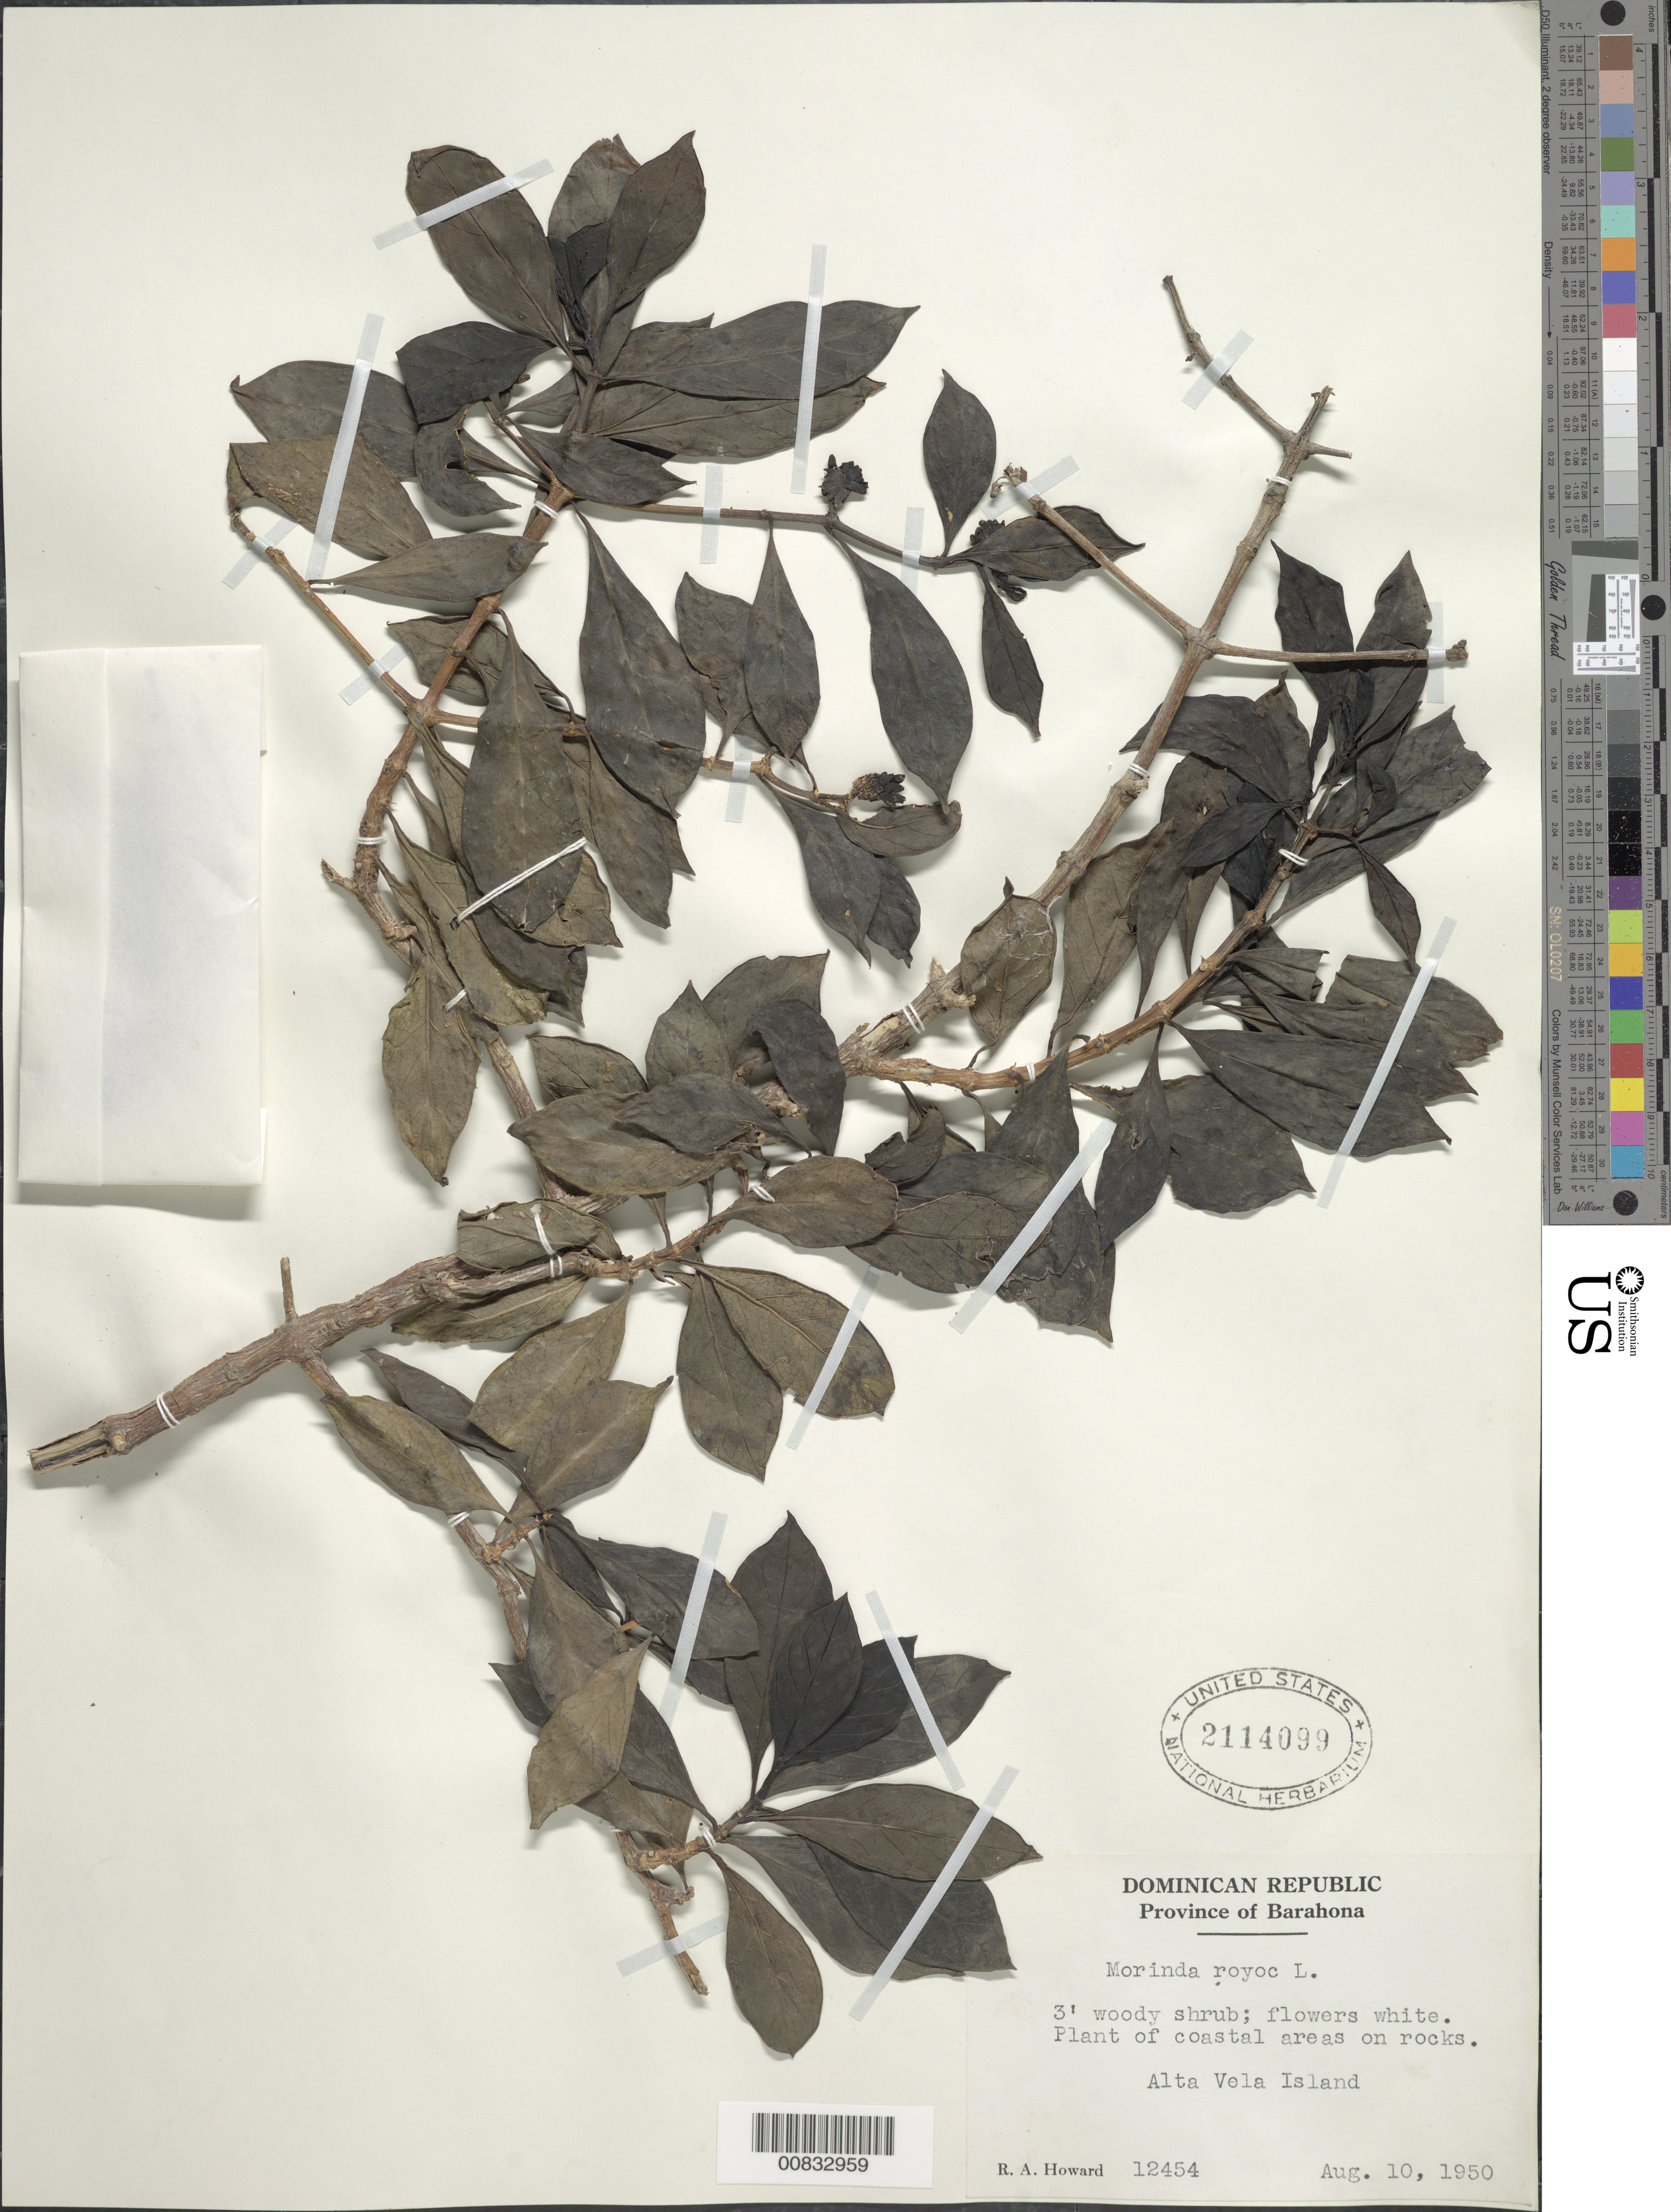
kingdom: Plantae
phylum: Tracheophyta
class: Magnoliopsida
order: Gentianales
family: Rubiaceae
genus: Morinda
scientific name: Morinda royoc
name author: L.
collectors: R. A. Howard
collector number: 12454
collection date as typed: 10 Aug 1950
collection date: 1950-08-10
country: Dominican Republic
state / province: Barahona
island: Isla Alta Vela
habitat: Coastal areas on rocks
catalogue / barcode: US 2114099